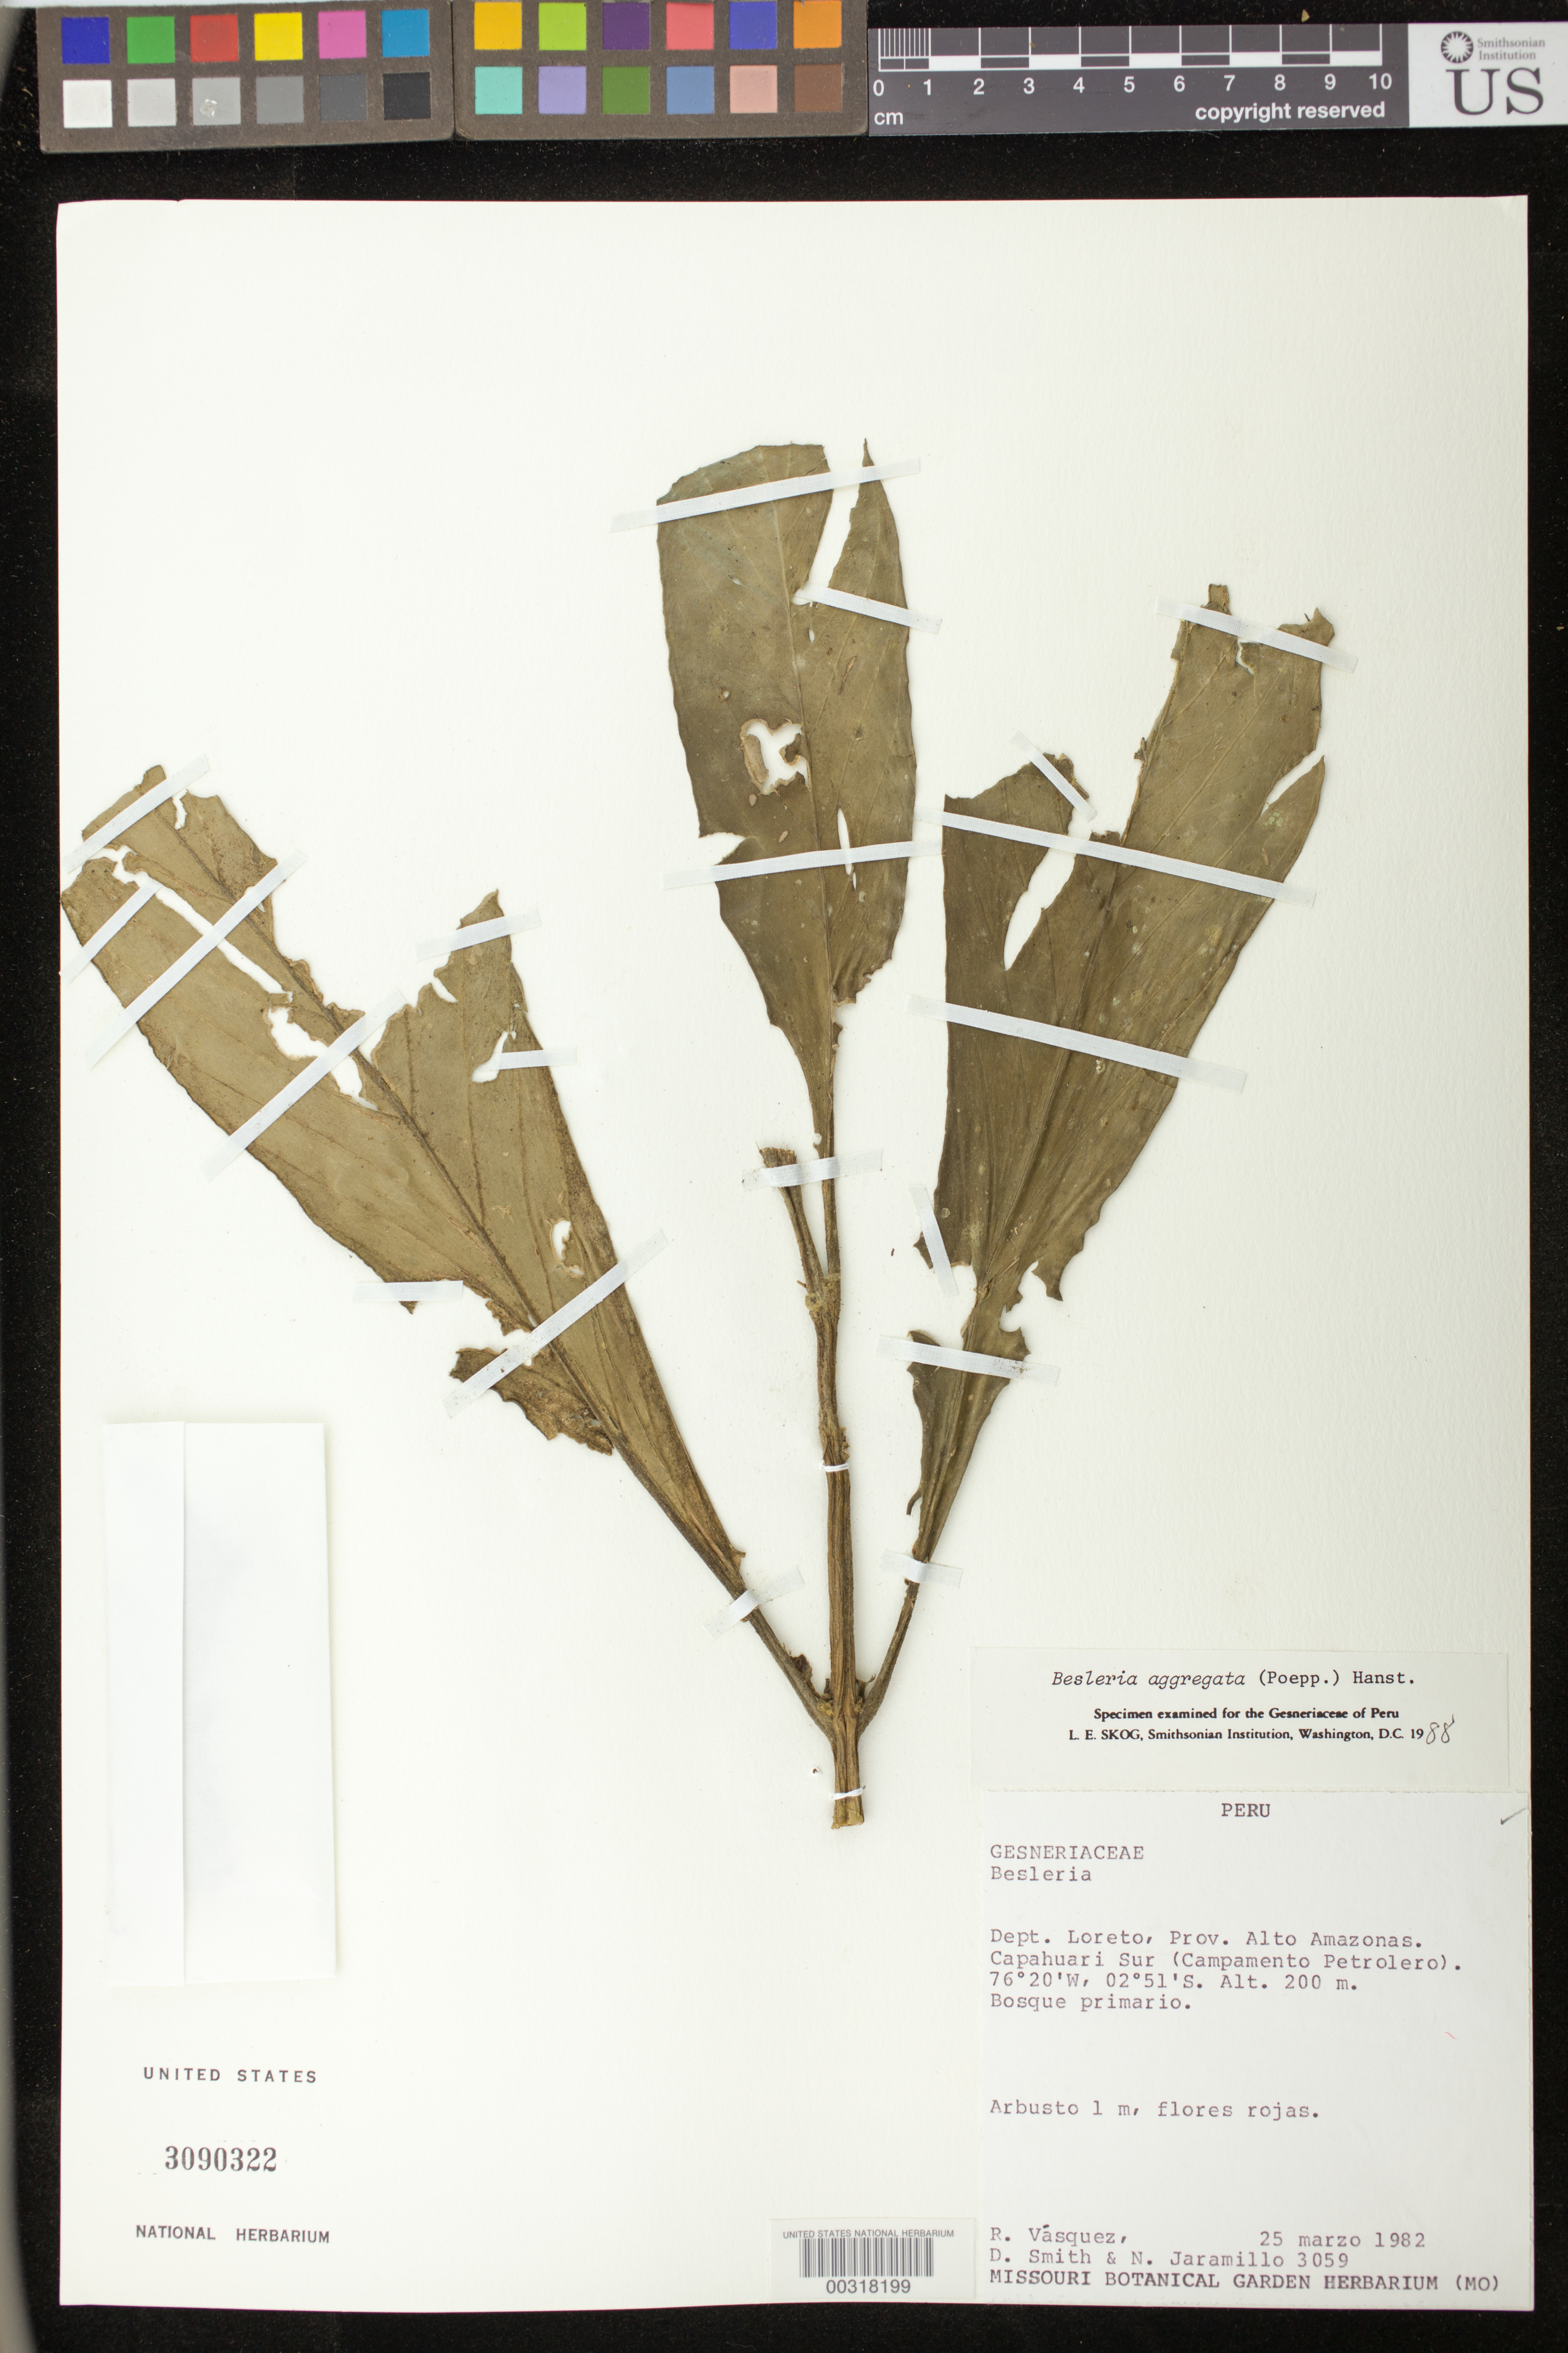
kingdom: Plantae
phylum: Tracheophyta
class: Magnoliopsida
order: Lamiales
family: Gesneriaceae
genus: Besleria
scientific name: Besleria aggregata var. aggregata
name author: (Mart.) Hanst.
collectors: R. Vásquez, D. Smith & N. Jaramillo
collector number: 3059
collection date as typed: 25 Mar 1982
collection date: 1982-03-25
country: Peru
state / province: Loreto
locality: Prov. Alto Amazonas; Capahuari Sur (Campamento Petrolero)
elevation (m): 200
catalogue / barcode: US 3090322